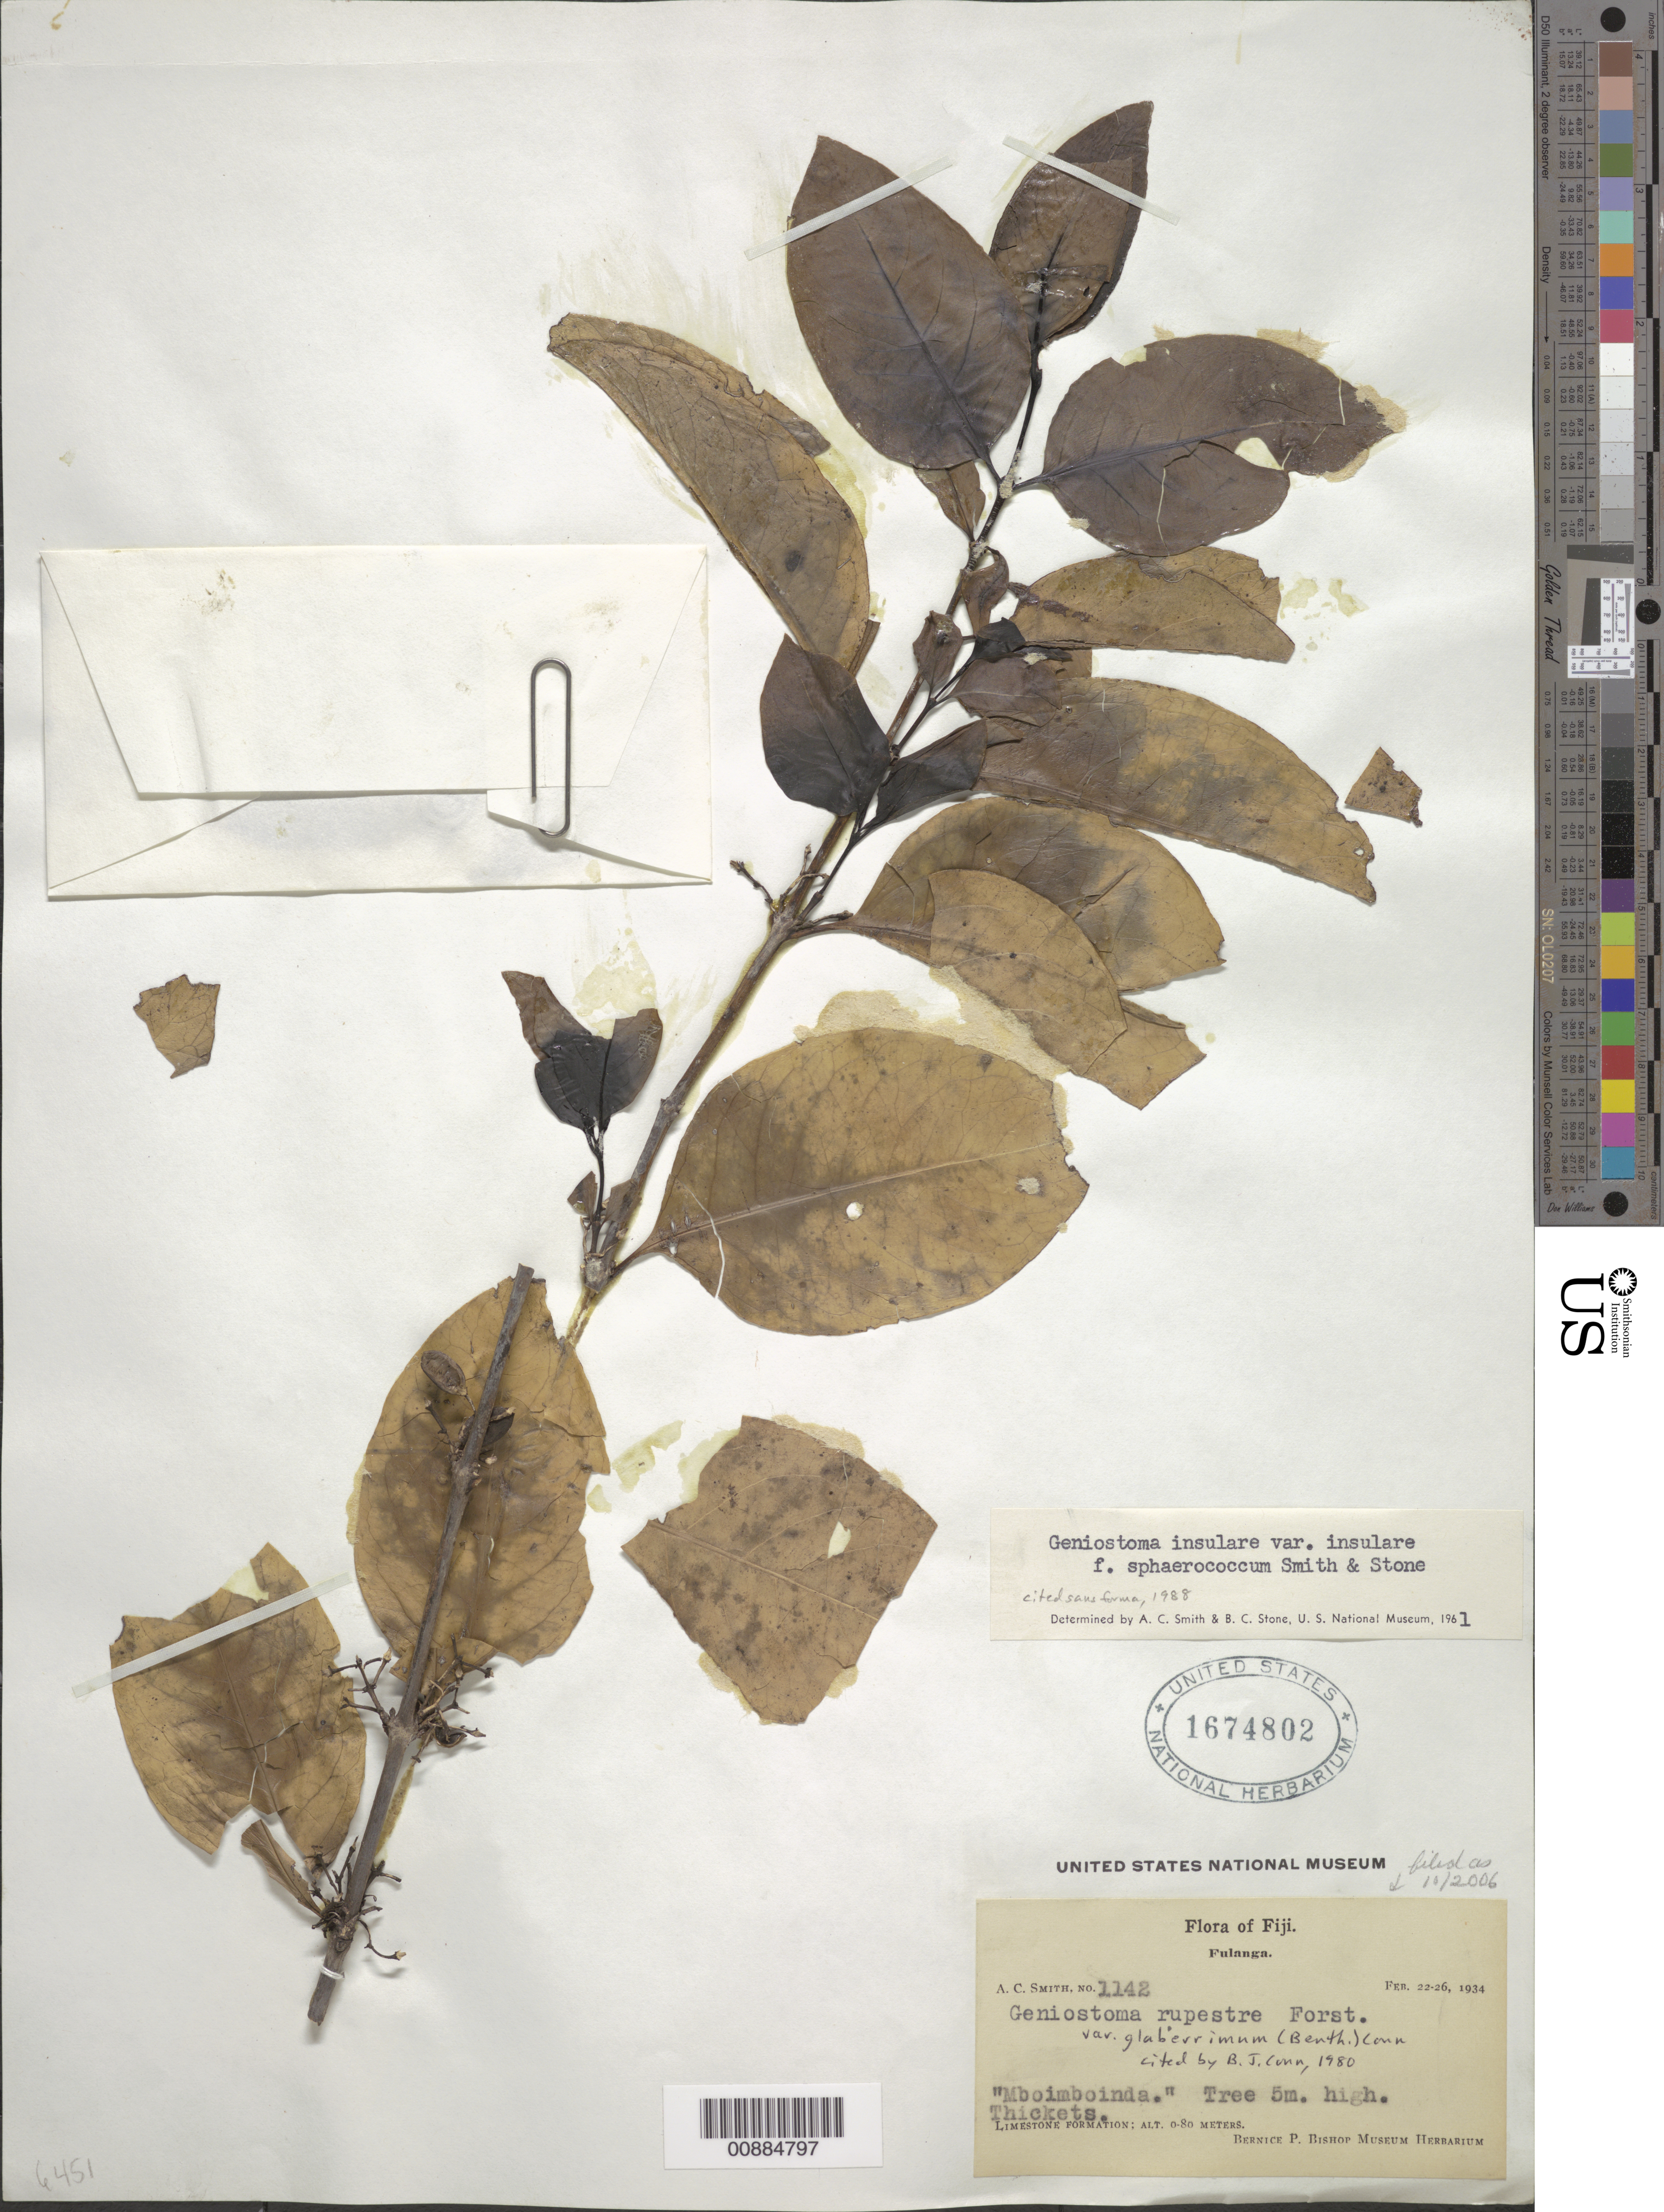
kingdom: Plantae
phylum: Tracheophyta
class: Magnoliopsida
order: Gentianales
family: Loganiaceae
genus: Geniostoma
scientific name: Geniostoma rupestre var. glaberrimum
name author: J.R. Forst. & G. Forst.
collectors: C. A. Smith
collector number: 1142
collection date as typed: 22 Feb 1934 to 26 Feb 1934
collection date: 1934-02-22/1934-02-26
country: Fiji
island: Fulaga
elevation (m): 0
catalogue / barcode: US 1674802